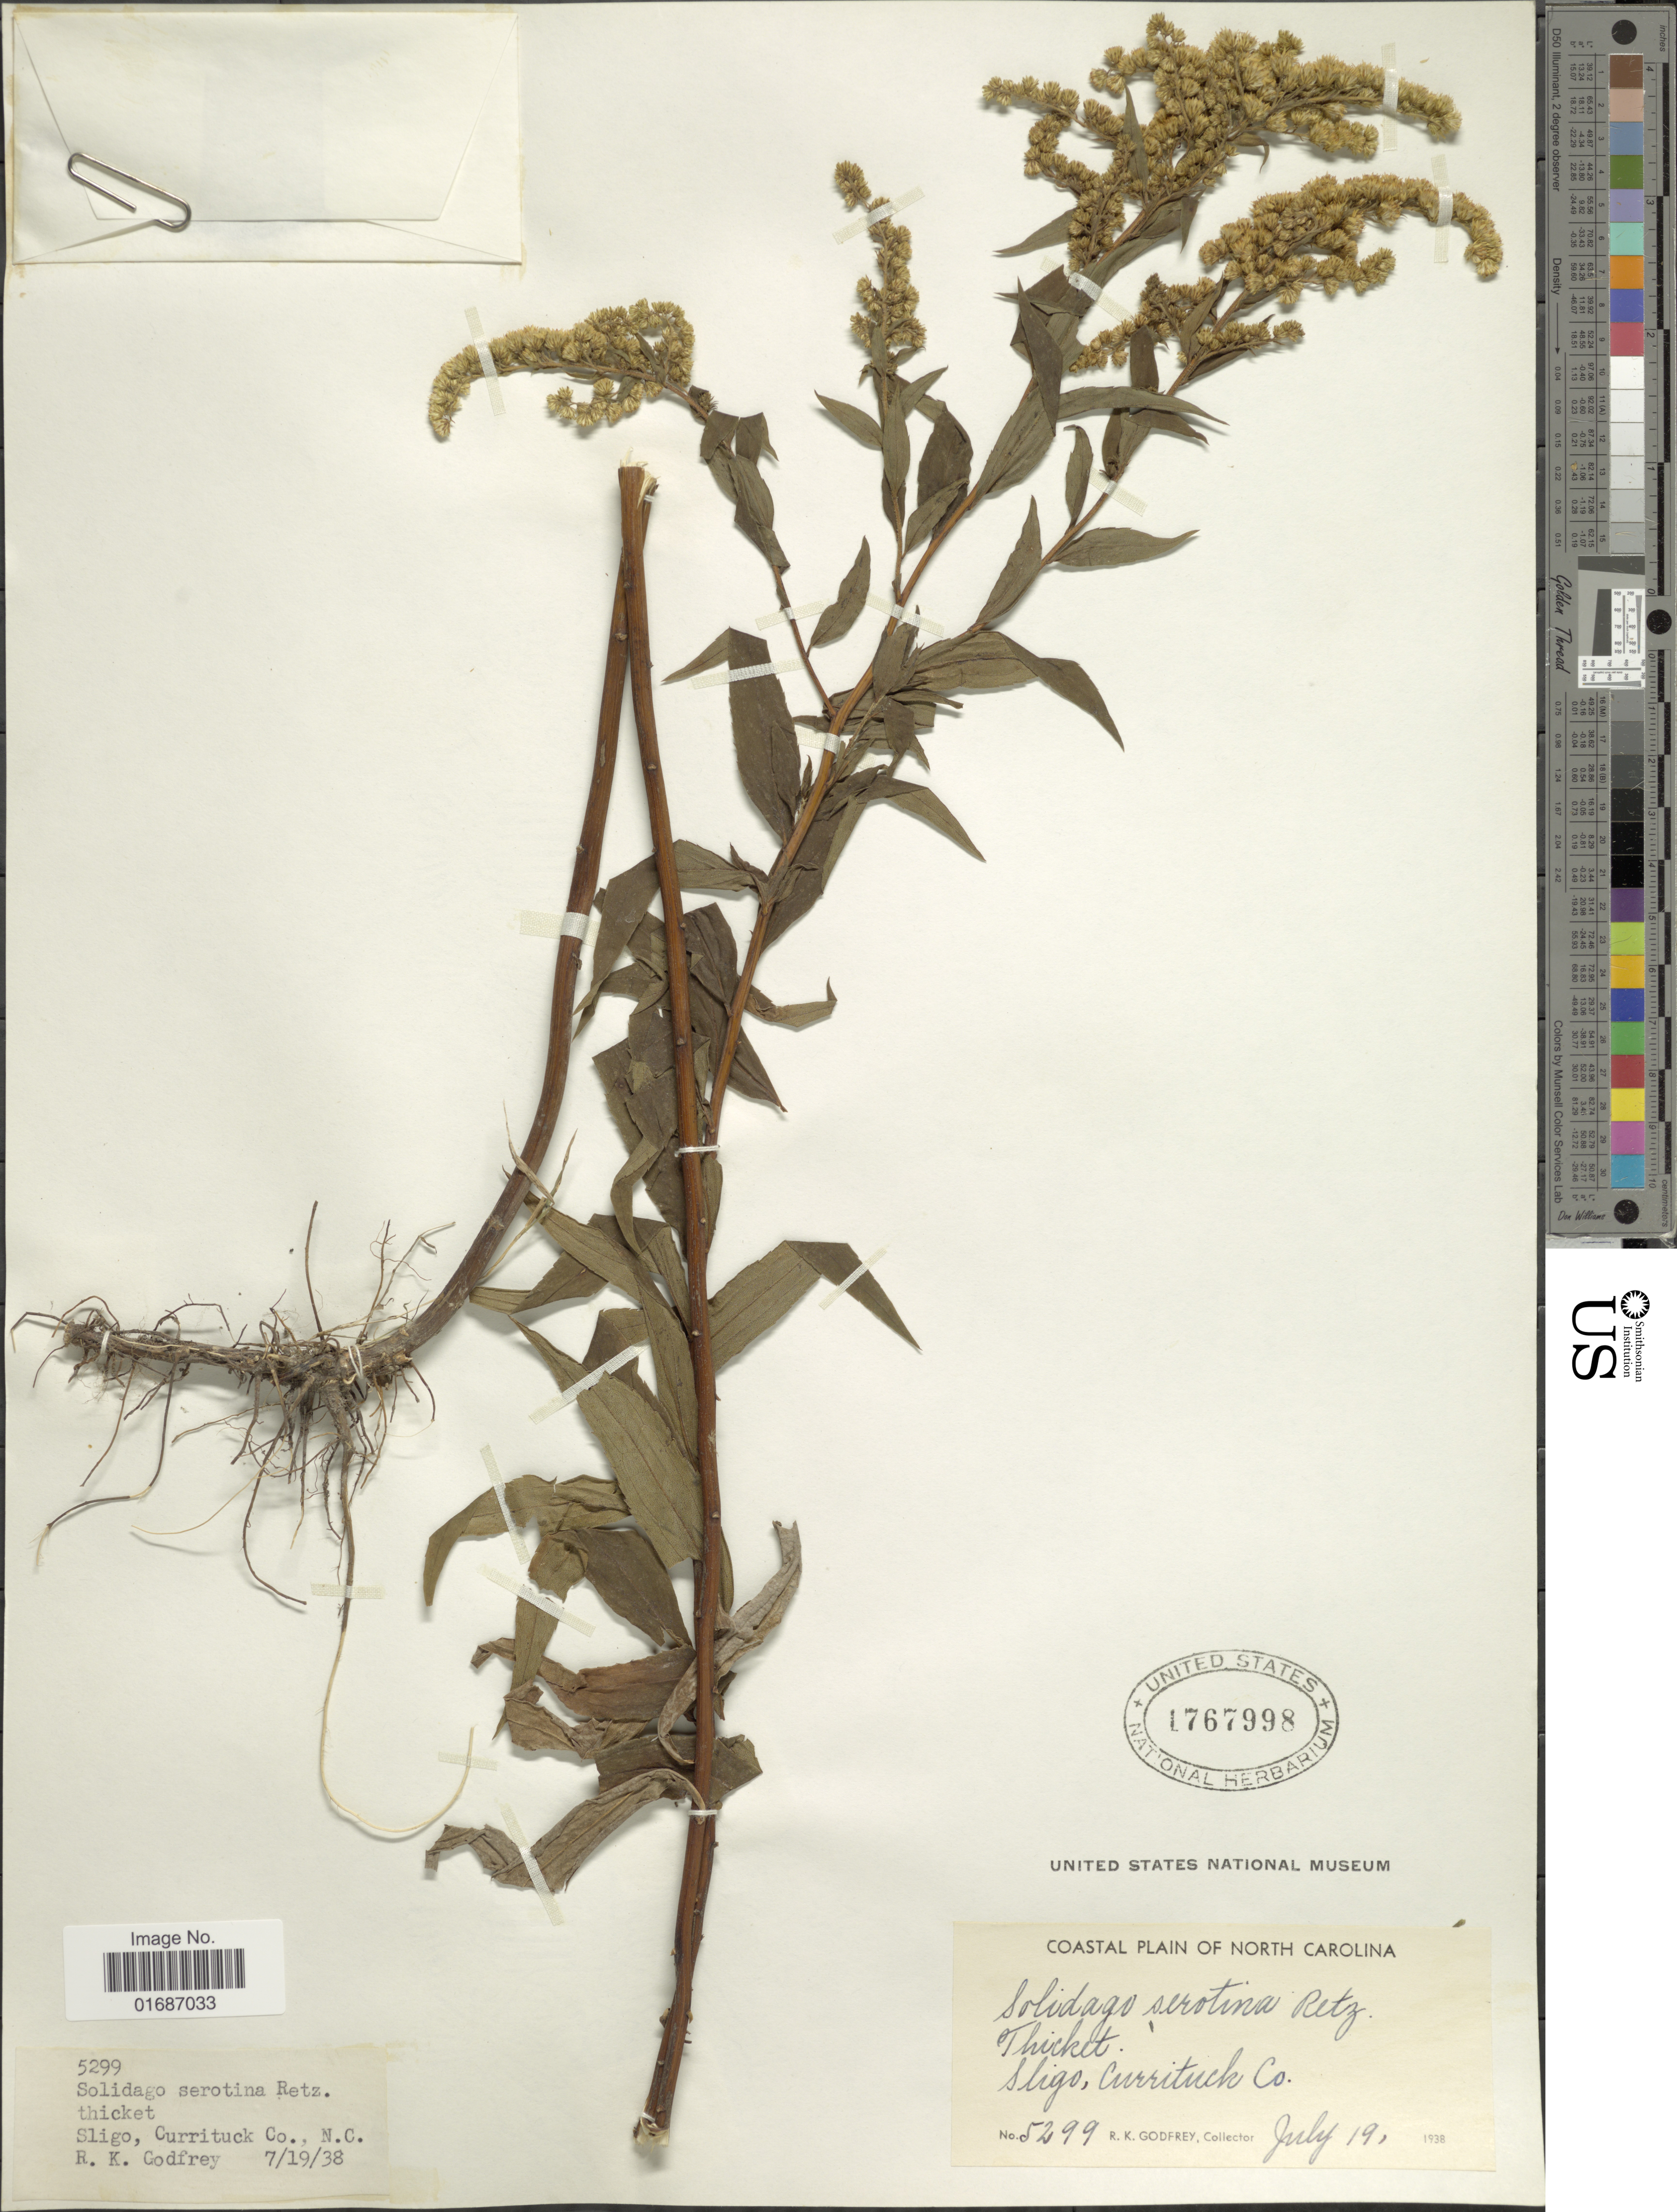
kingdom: Plantae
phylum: Tracheophyta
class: Magnoliopsida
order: Asterales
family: Asteraceae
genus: Solidago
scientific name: Solidago gigantea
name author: Aiton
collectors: R. K. Godfrey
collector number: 5299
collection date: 1938-07-19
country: United States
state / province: North Carolina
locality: Coastal Plain of North Carolina, Sligo, Currituck Co.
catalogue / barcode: US 1767998